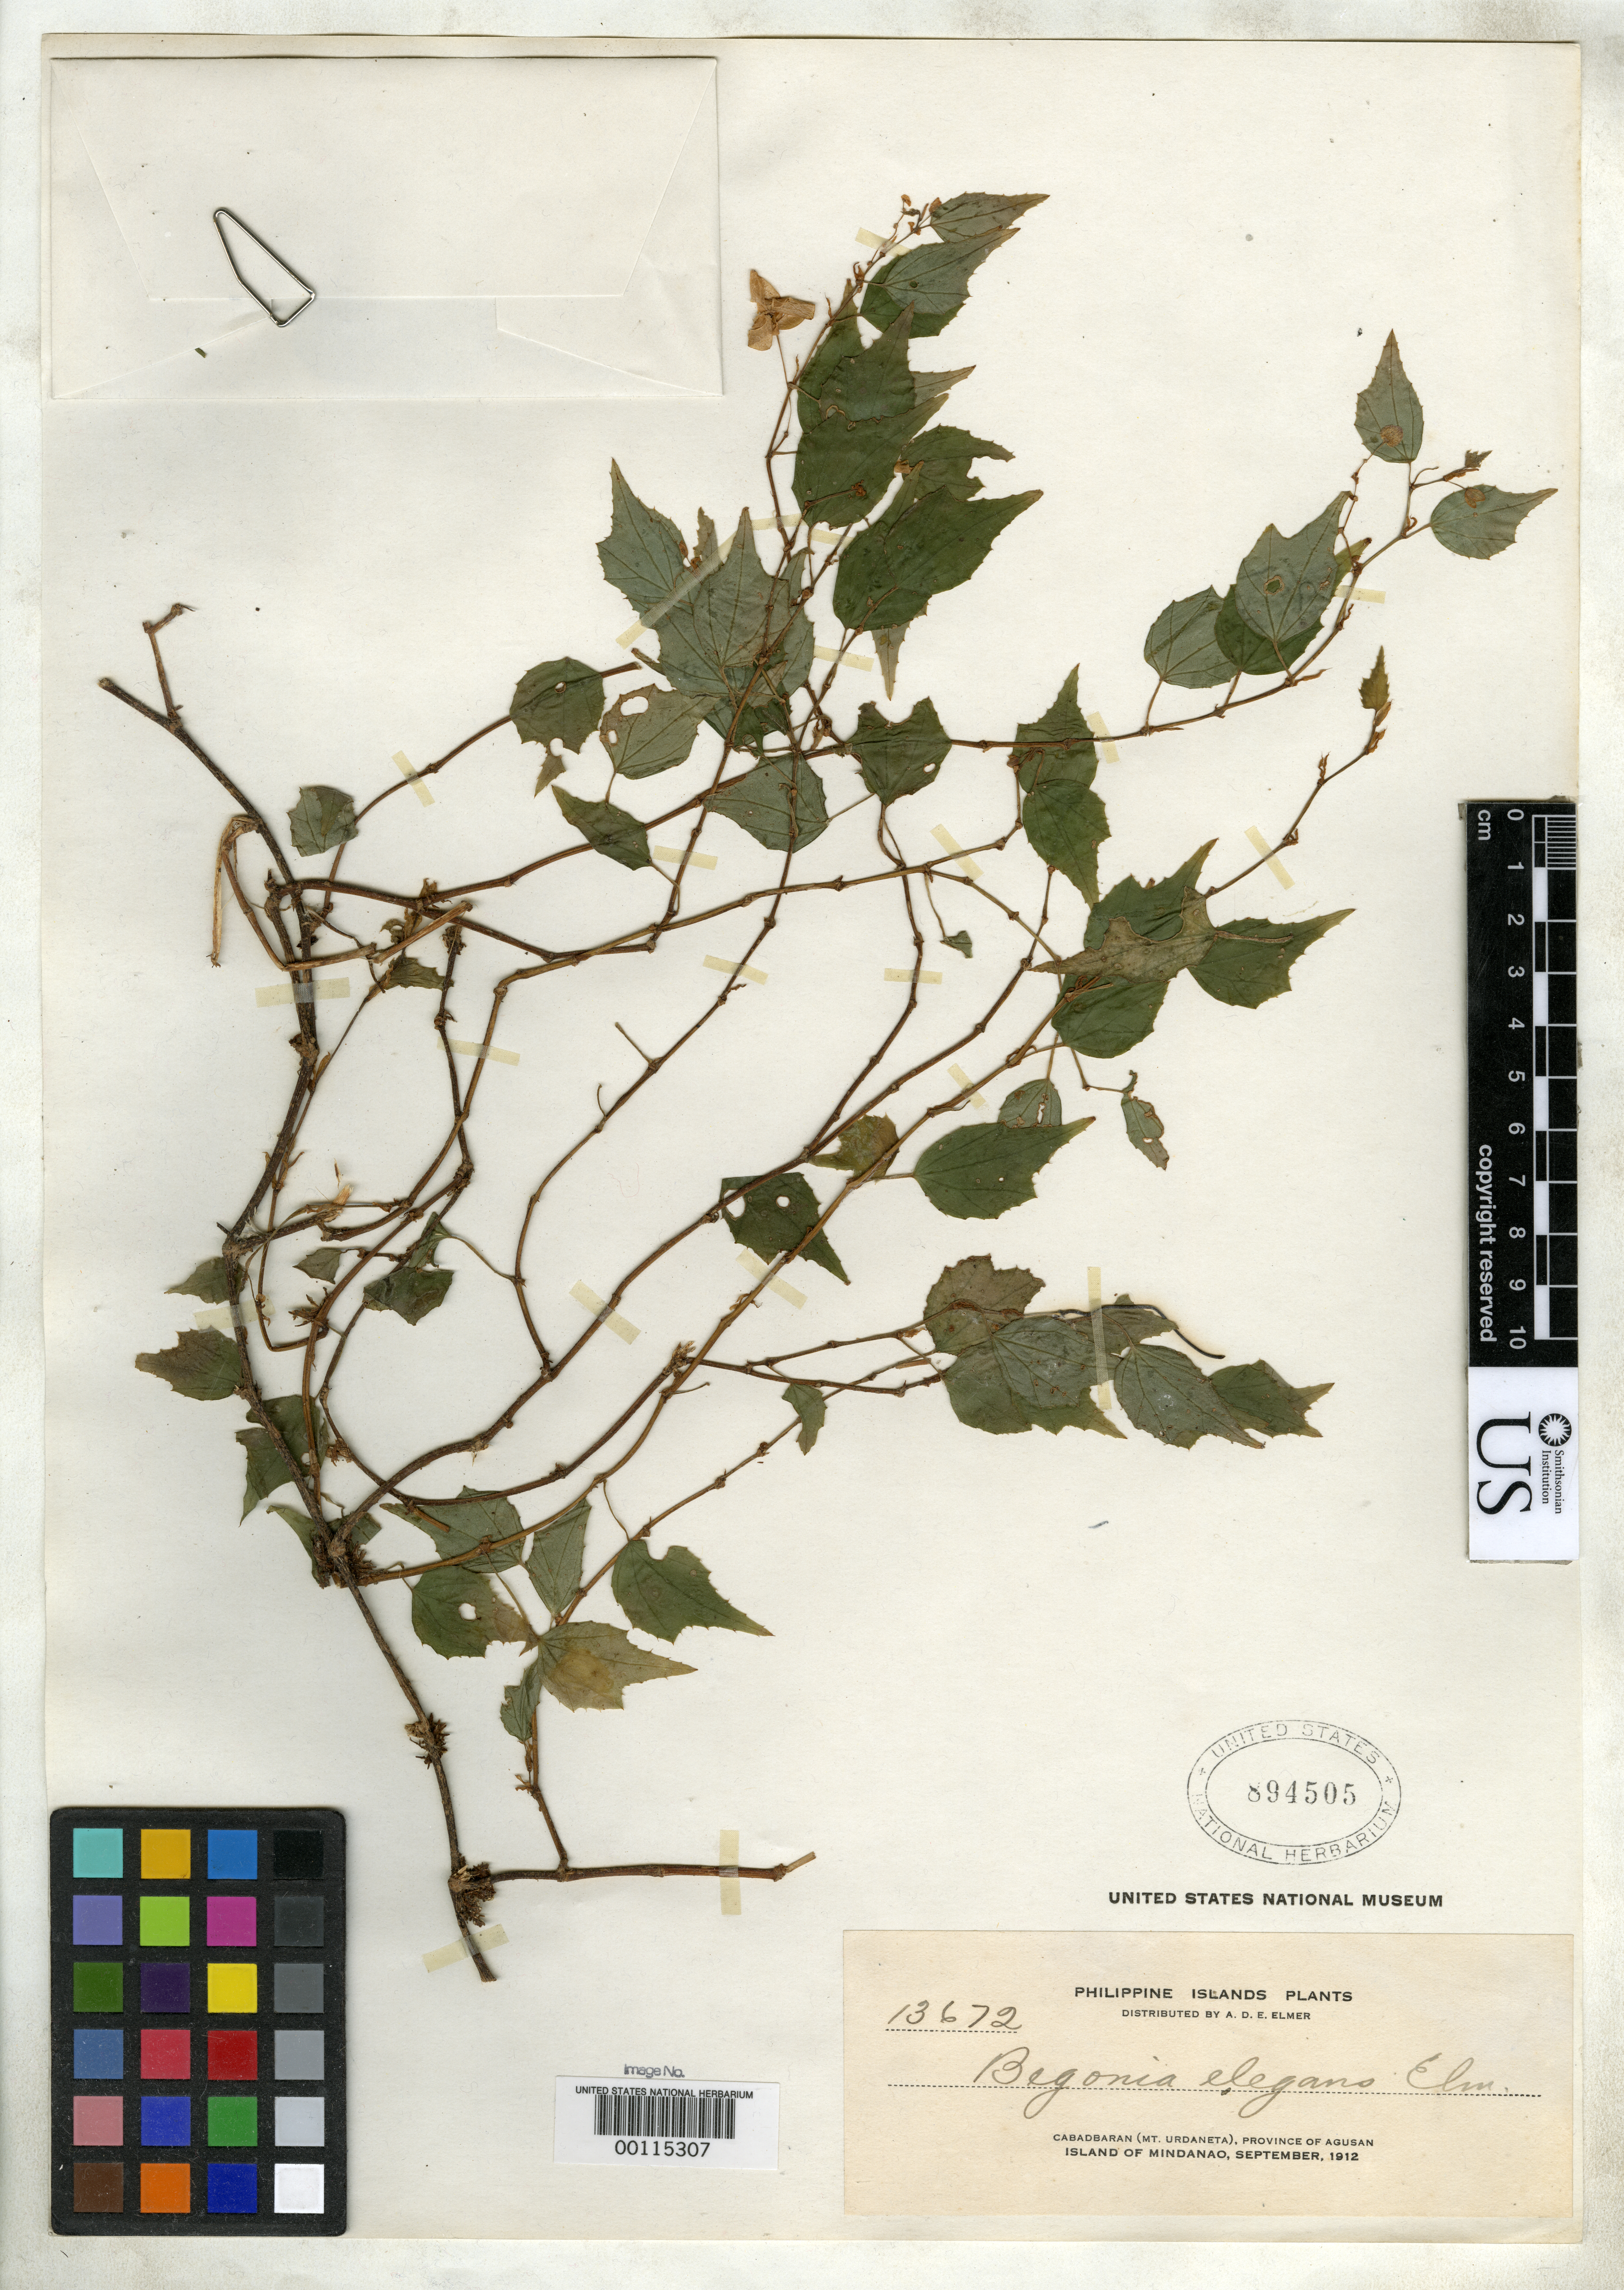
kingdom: Plantae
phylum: Tracheophyta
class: Magnoliopsida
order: Cucurbitales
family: Begoniaceae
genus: Begonia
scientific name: Begonia elegans Elmer, nom. illeg.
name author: Elmer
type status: Isotype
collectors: A. D. E. Elmer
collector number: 13672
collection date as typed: Sep 1912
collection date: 1912-09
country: Philippines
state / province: Caraga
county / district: Agusan del Norte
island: Mindanao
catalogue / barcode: US 894505